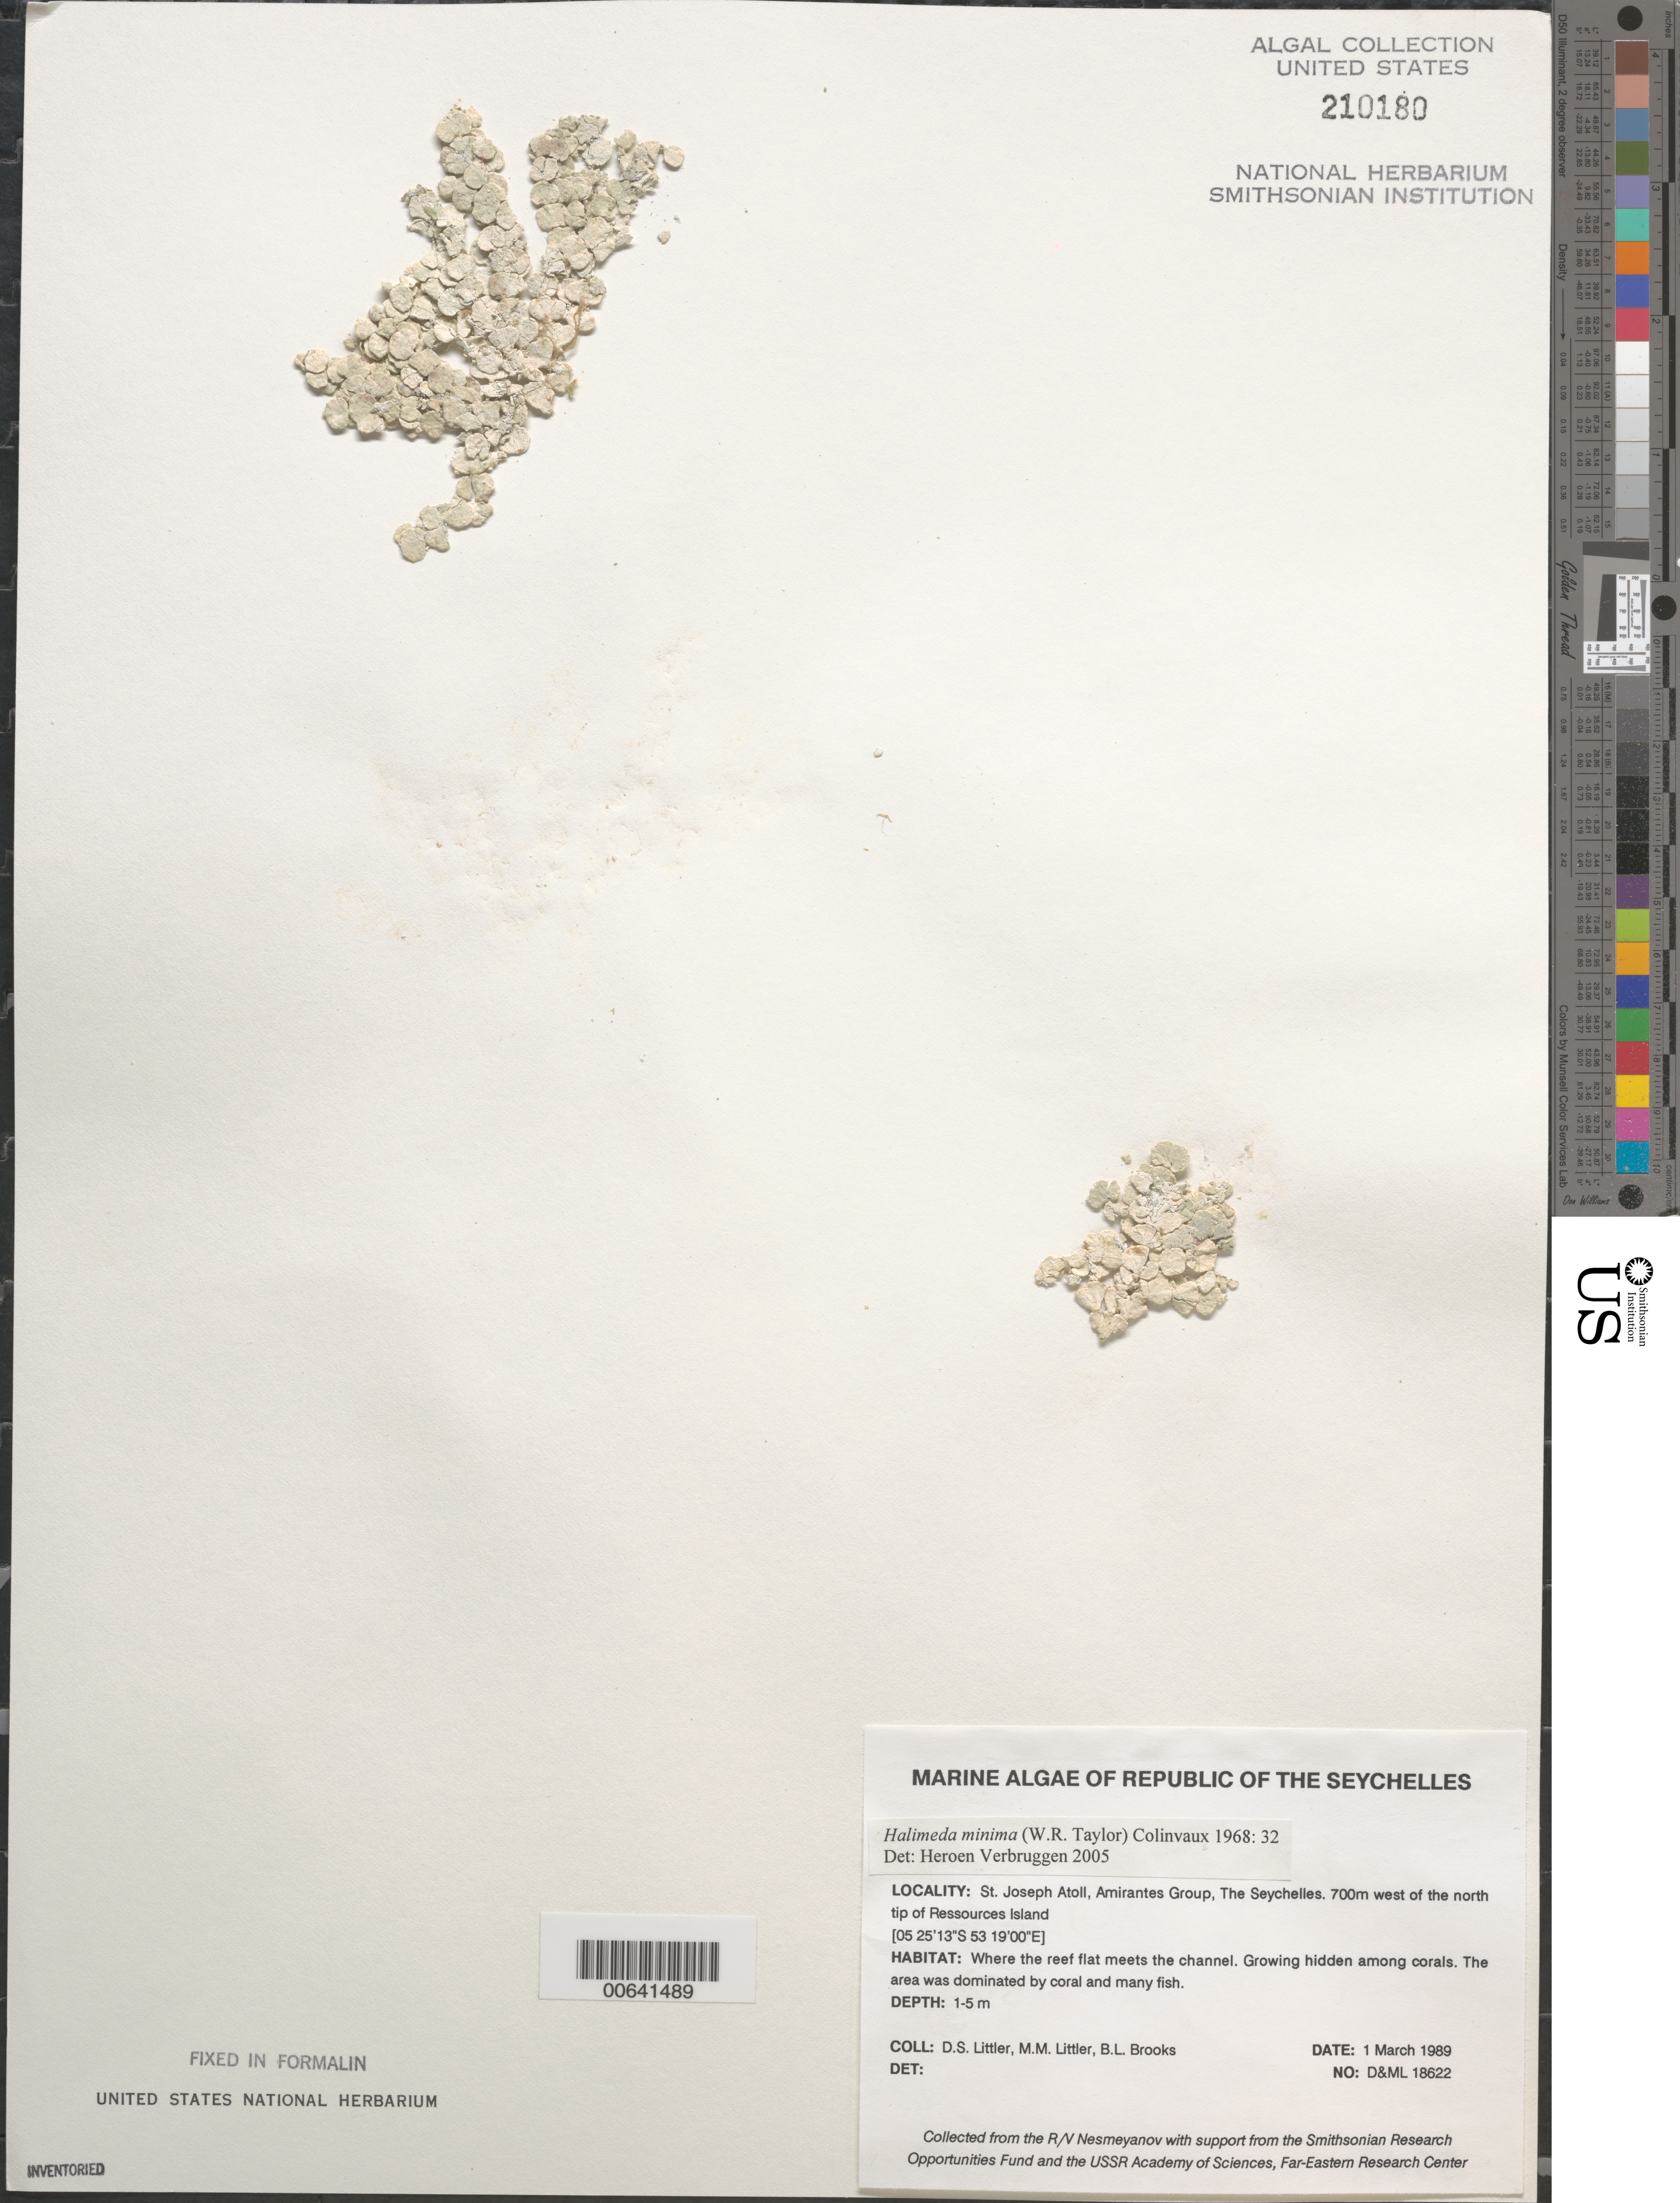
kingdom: Plantae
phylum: Chlorophyta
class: Ulvophyceae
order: Bryopsidales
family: Halimedaceae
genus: Halimeda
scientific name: Halimeda minima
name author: (W.R. Taylor) Hillis-Colinvaux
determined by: Verbruggen, H.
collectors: D. S. Littler, M. M. Littler & B. Brooks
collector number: D&ML 18622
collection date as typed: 01 Mar 1989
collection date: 1989-03-01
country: Seychelles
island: St. Joseph Atoll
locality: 700 m west of north tip of Ressources Islet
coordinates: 05 25'13"S, 53 19'00"E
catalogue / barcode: US 210180